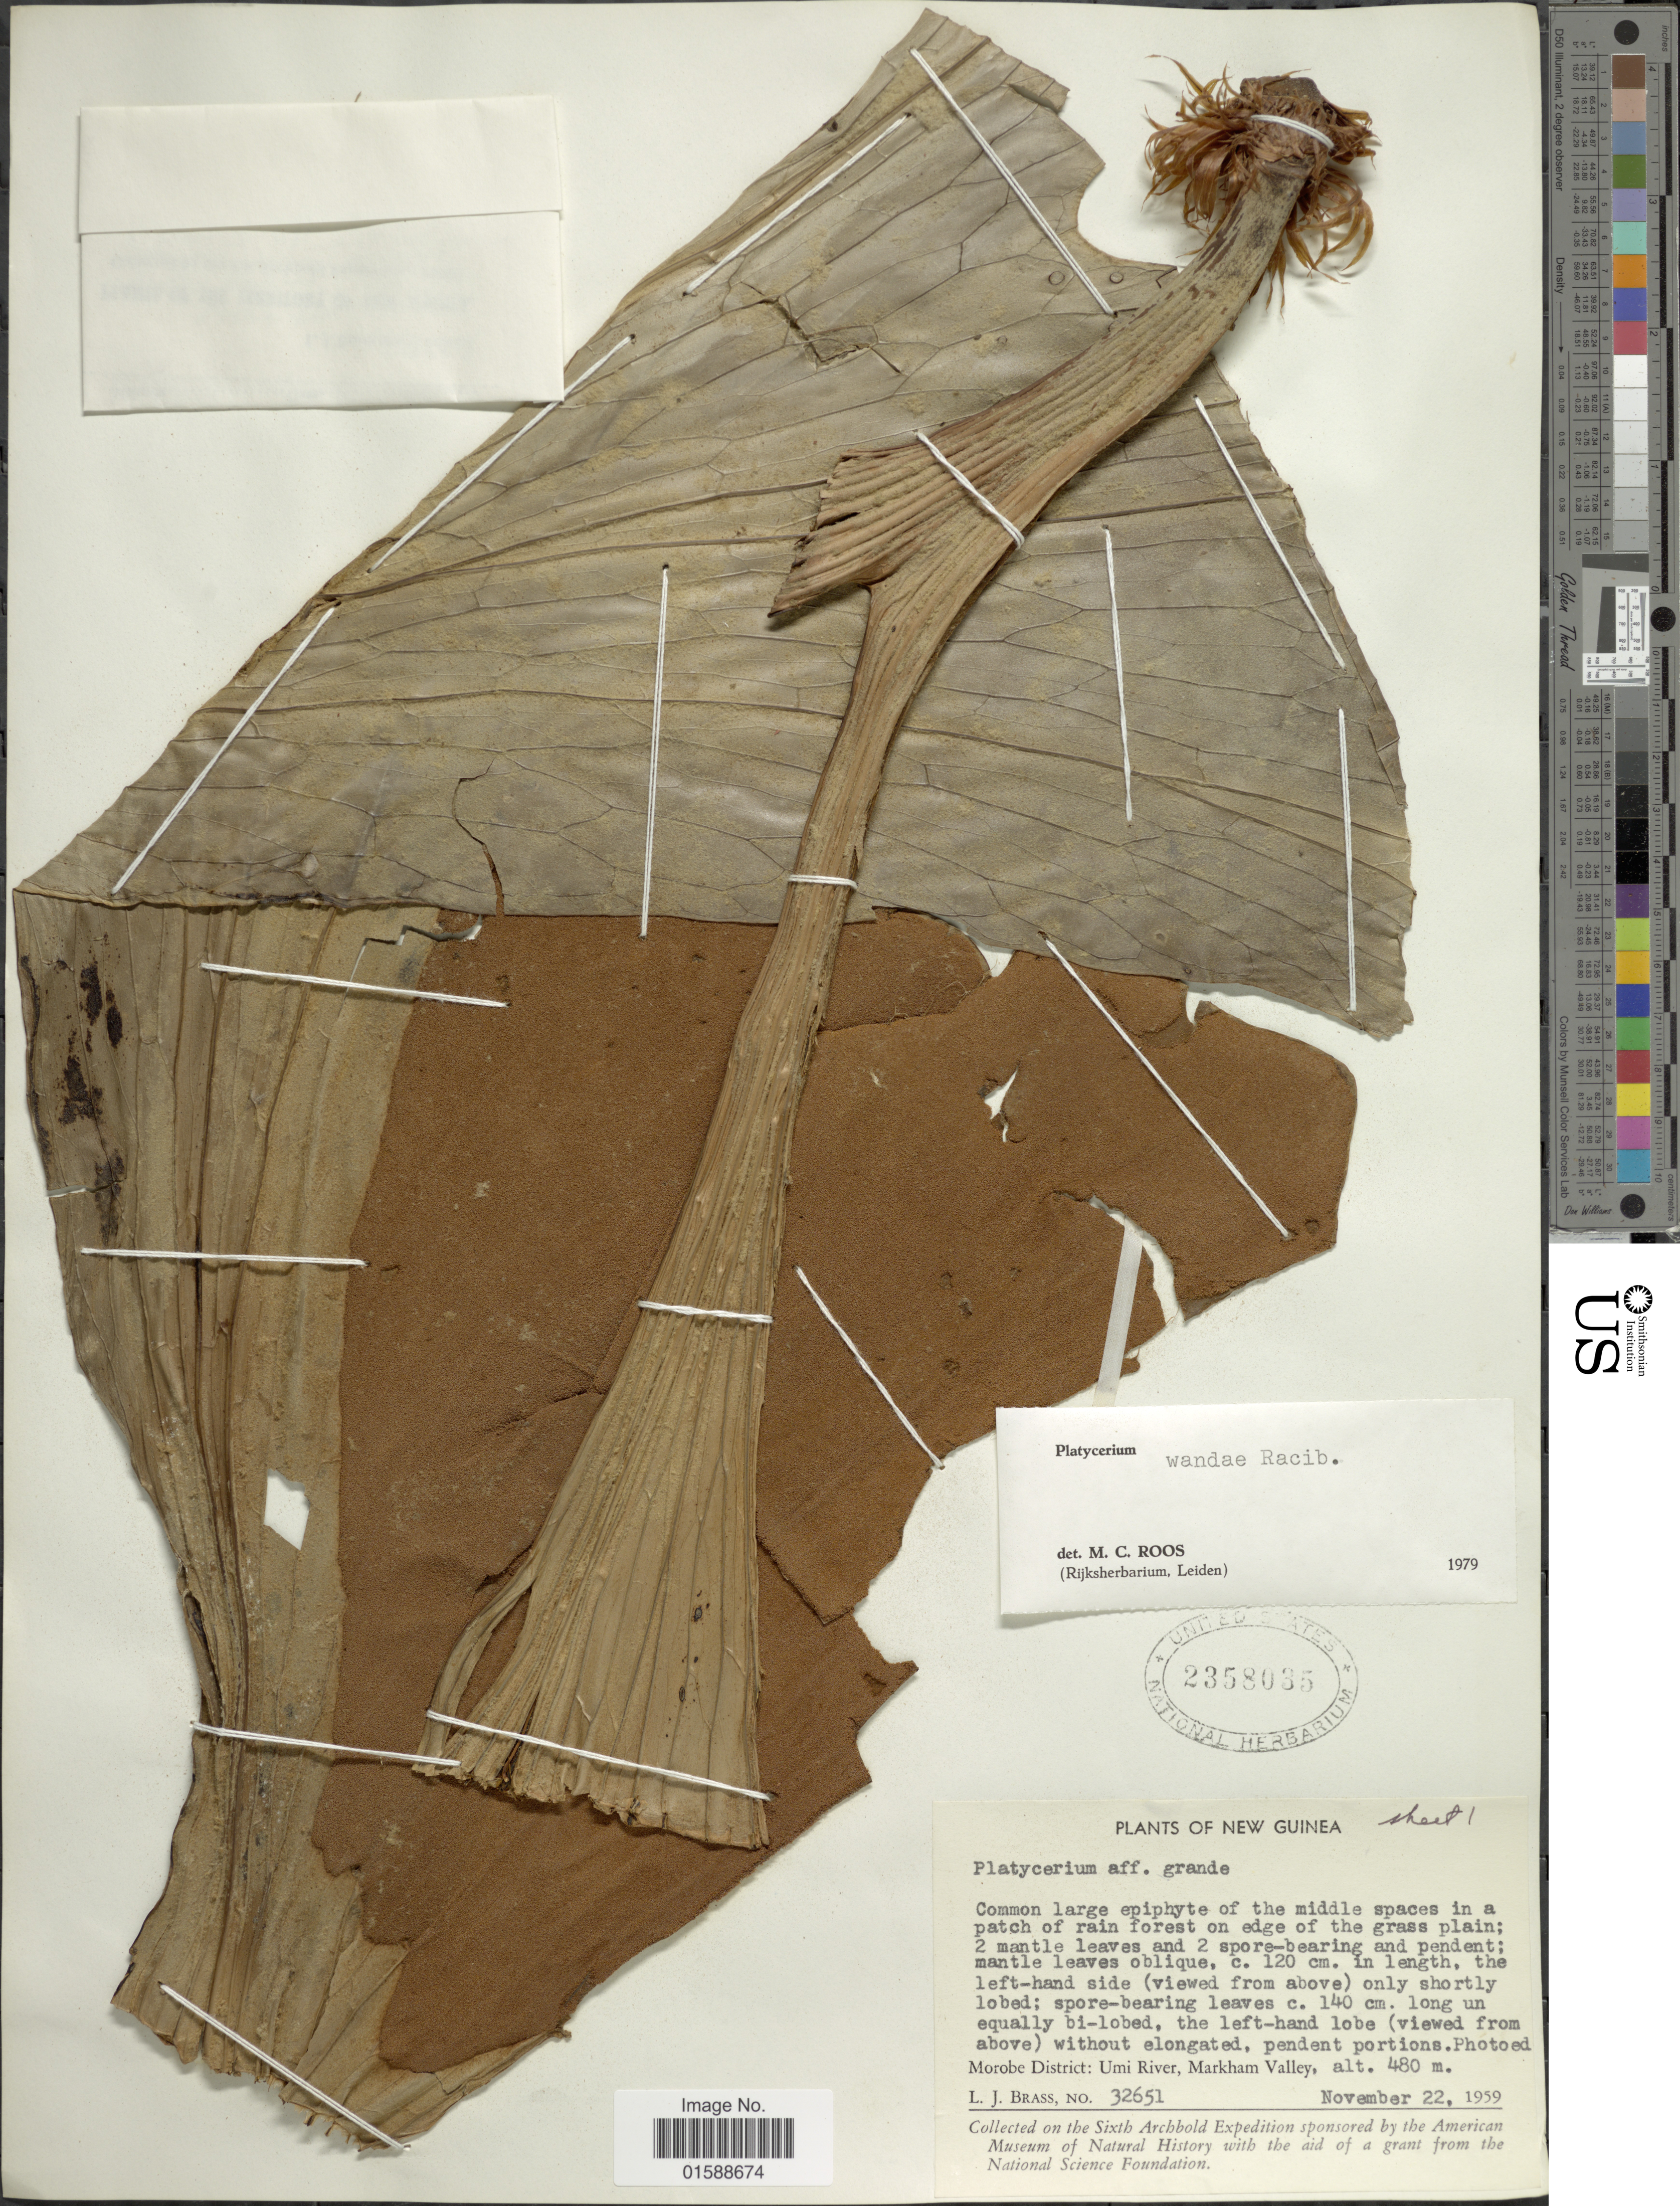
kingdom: Plantae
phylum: Tracheophyta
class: Polypodiopsida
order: Polypodiales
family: Polypodiaceae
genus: Platycerium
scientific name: Platycerium wandae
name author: Racib.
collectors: L. J. Brass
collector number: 32651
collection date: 1959-11-22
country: Papua New Guinea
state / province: Morobe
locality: New Guinea. Umi River, Markham Valley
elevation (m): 480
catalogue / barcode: US 2358035